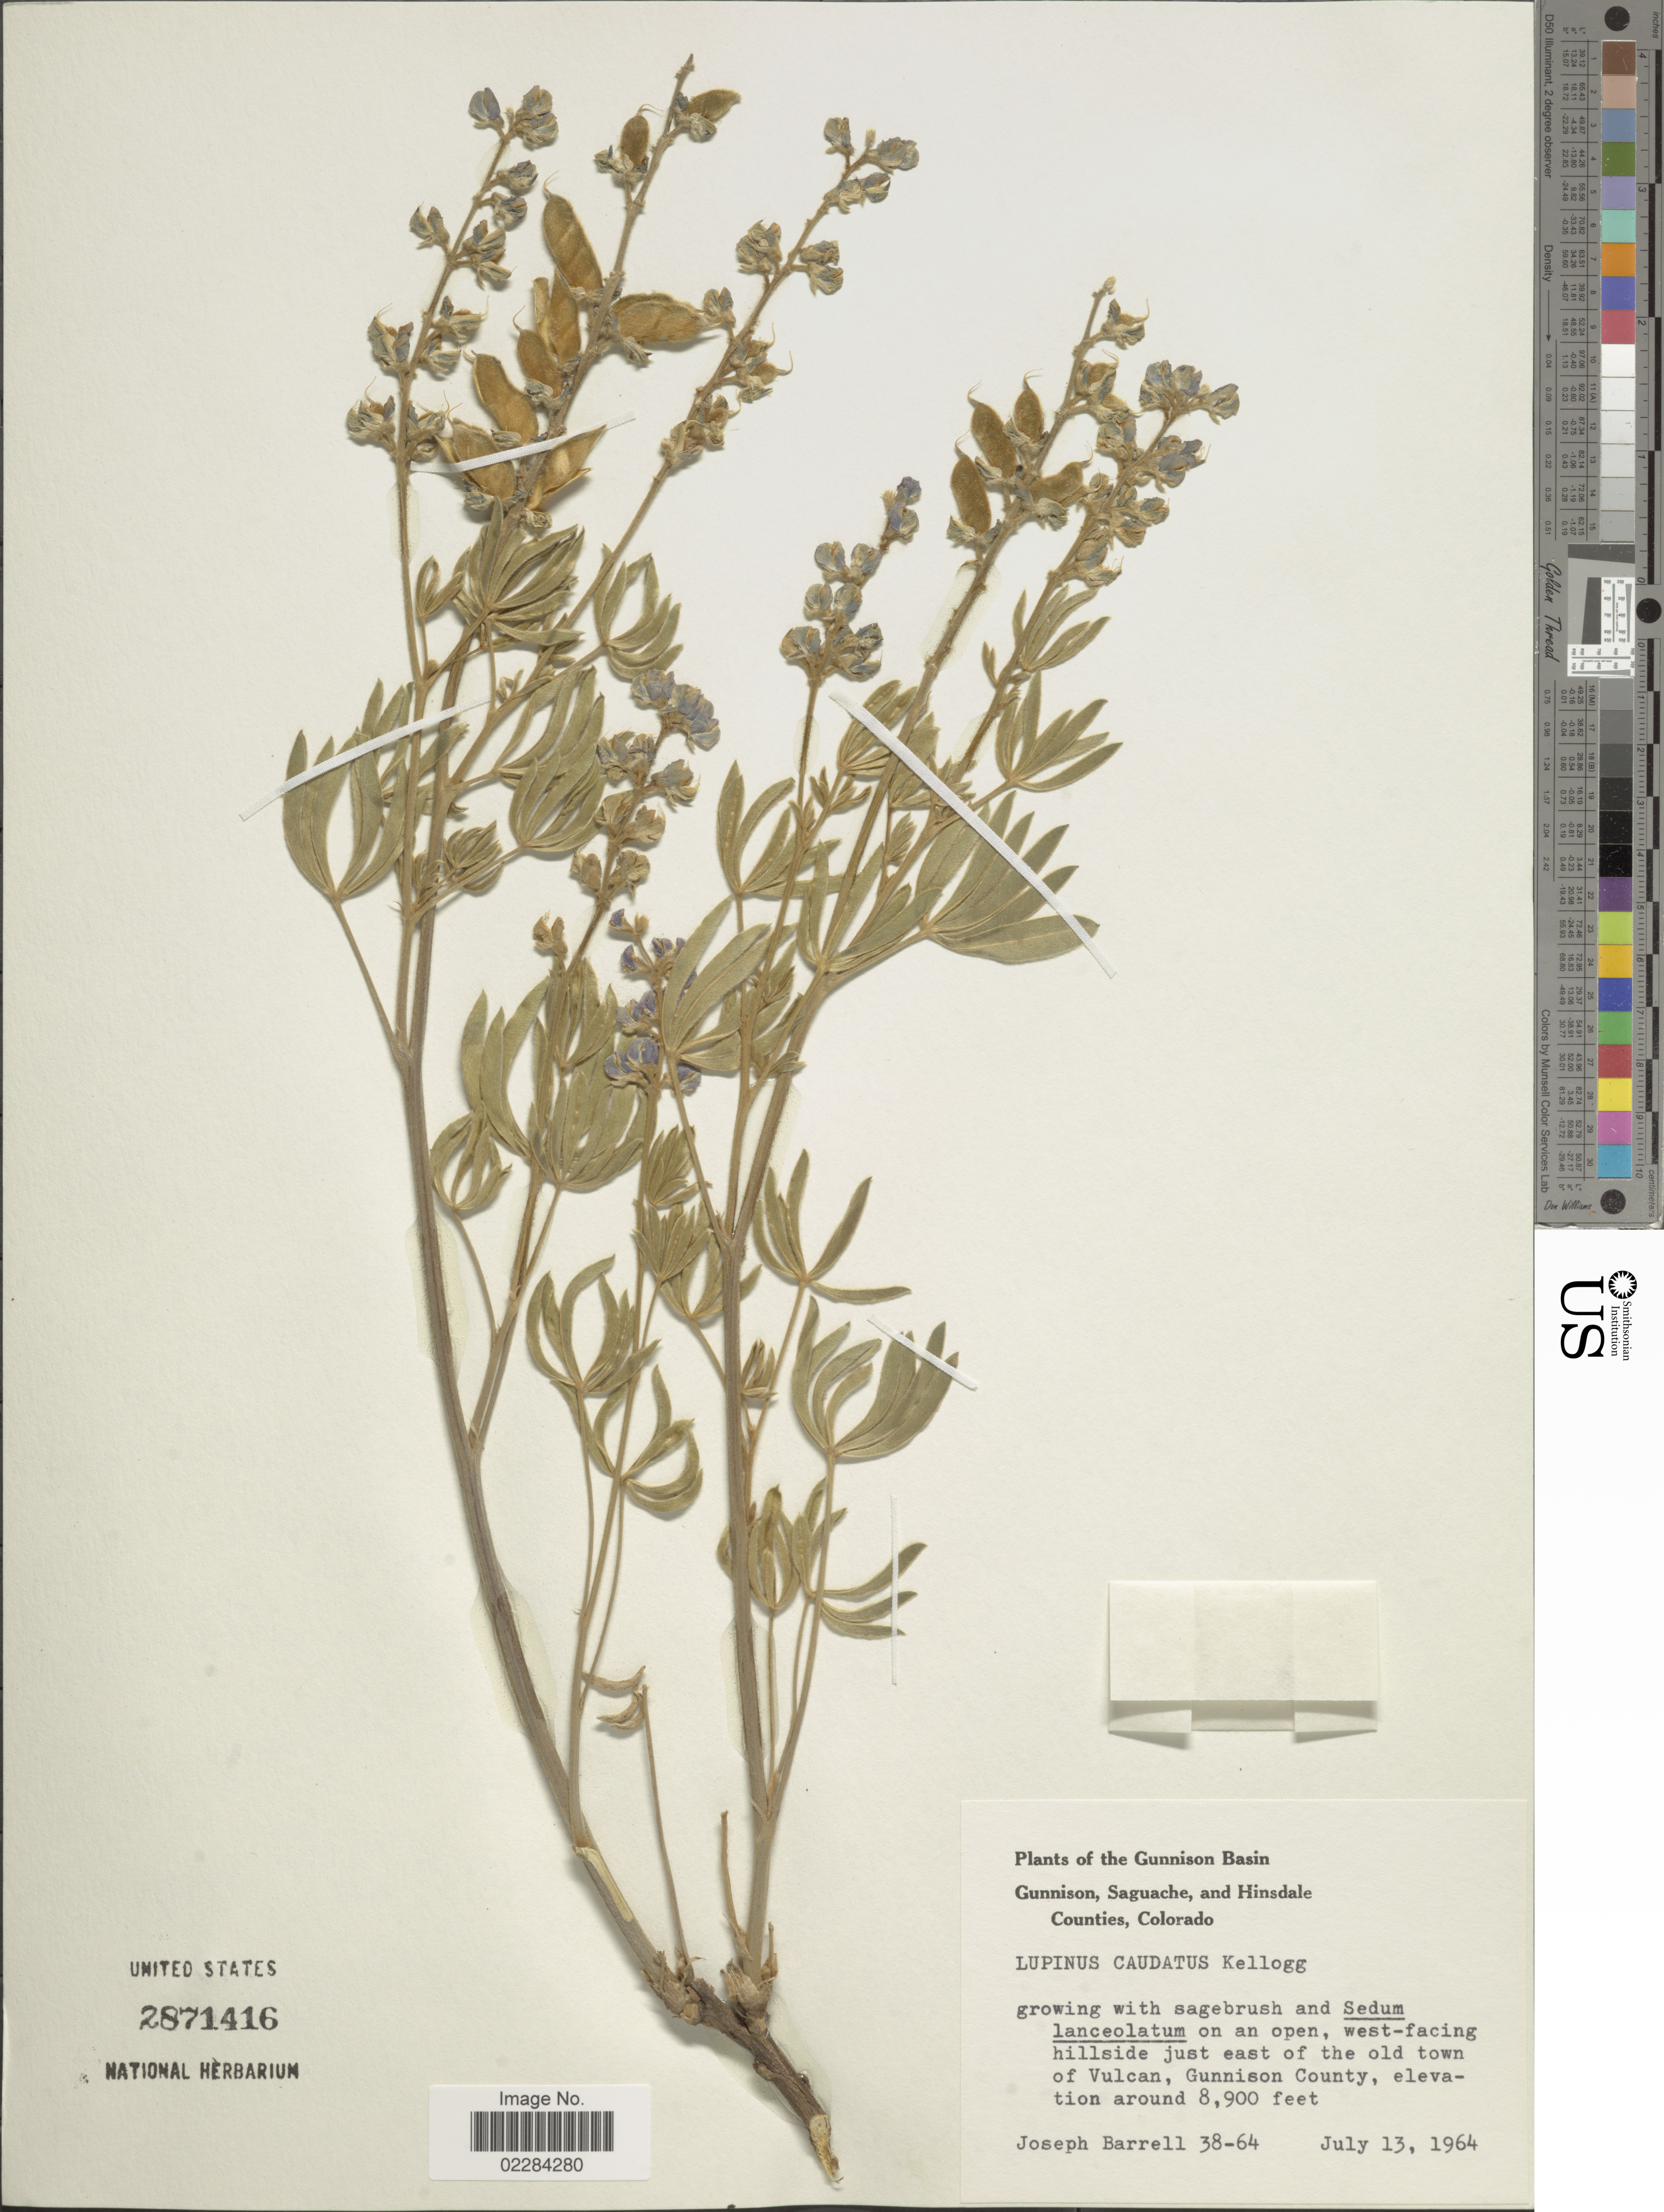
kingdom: Plantae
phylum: Tracheophyta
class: Magnoliopsida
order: Fabales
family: Fabaceae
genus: Lupinus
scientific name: Lupinus caudatus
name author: Kellogg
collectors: J. Barrell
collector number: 38-64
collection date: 1964-07-13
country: United States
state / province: Colorado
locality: The Gunnison Basin. Gunnison, Saguache, and Hinsdale Counties. on an open, west-facing hillside just east of the old town of Vulcan, Gunnison County.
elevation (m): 2713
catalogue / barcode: US 2871416